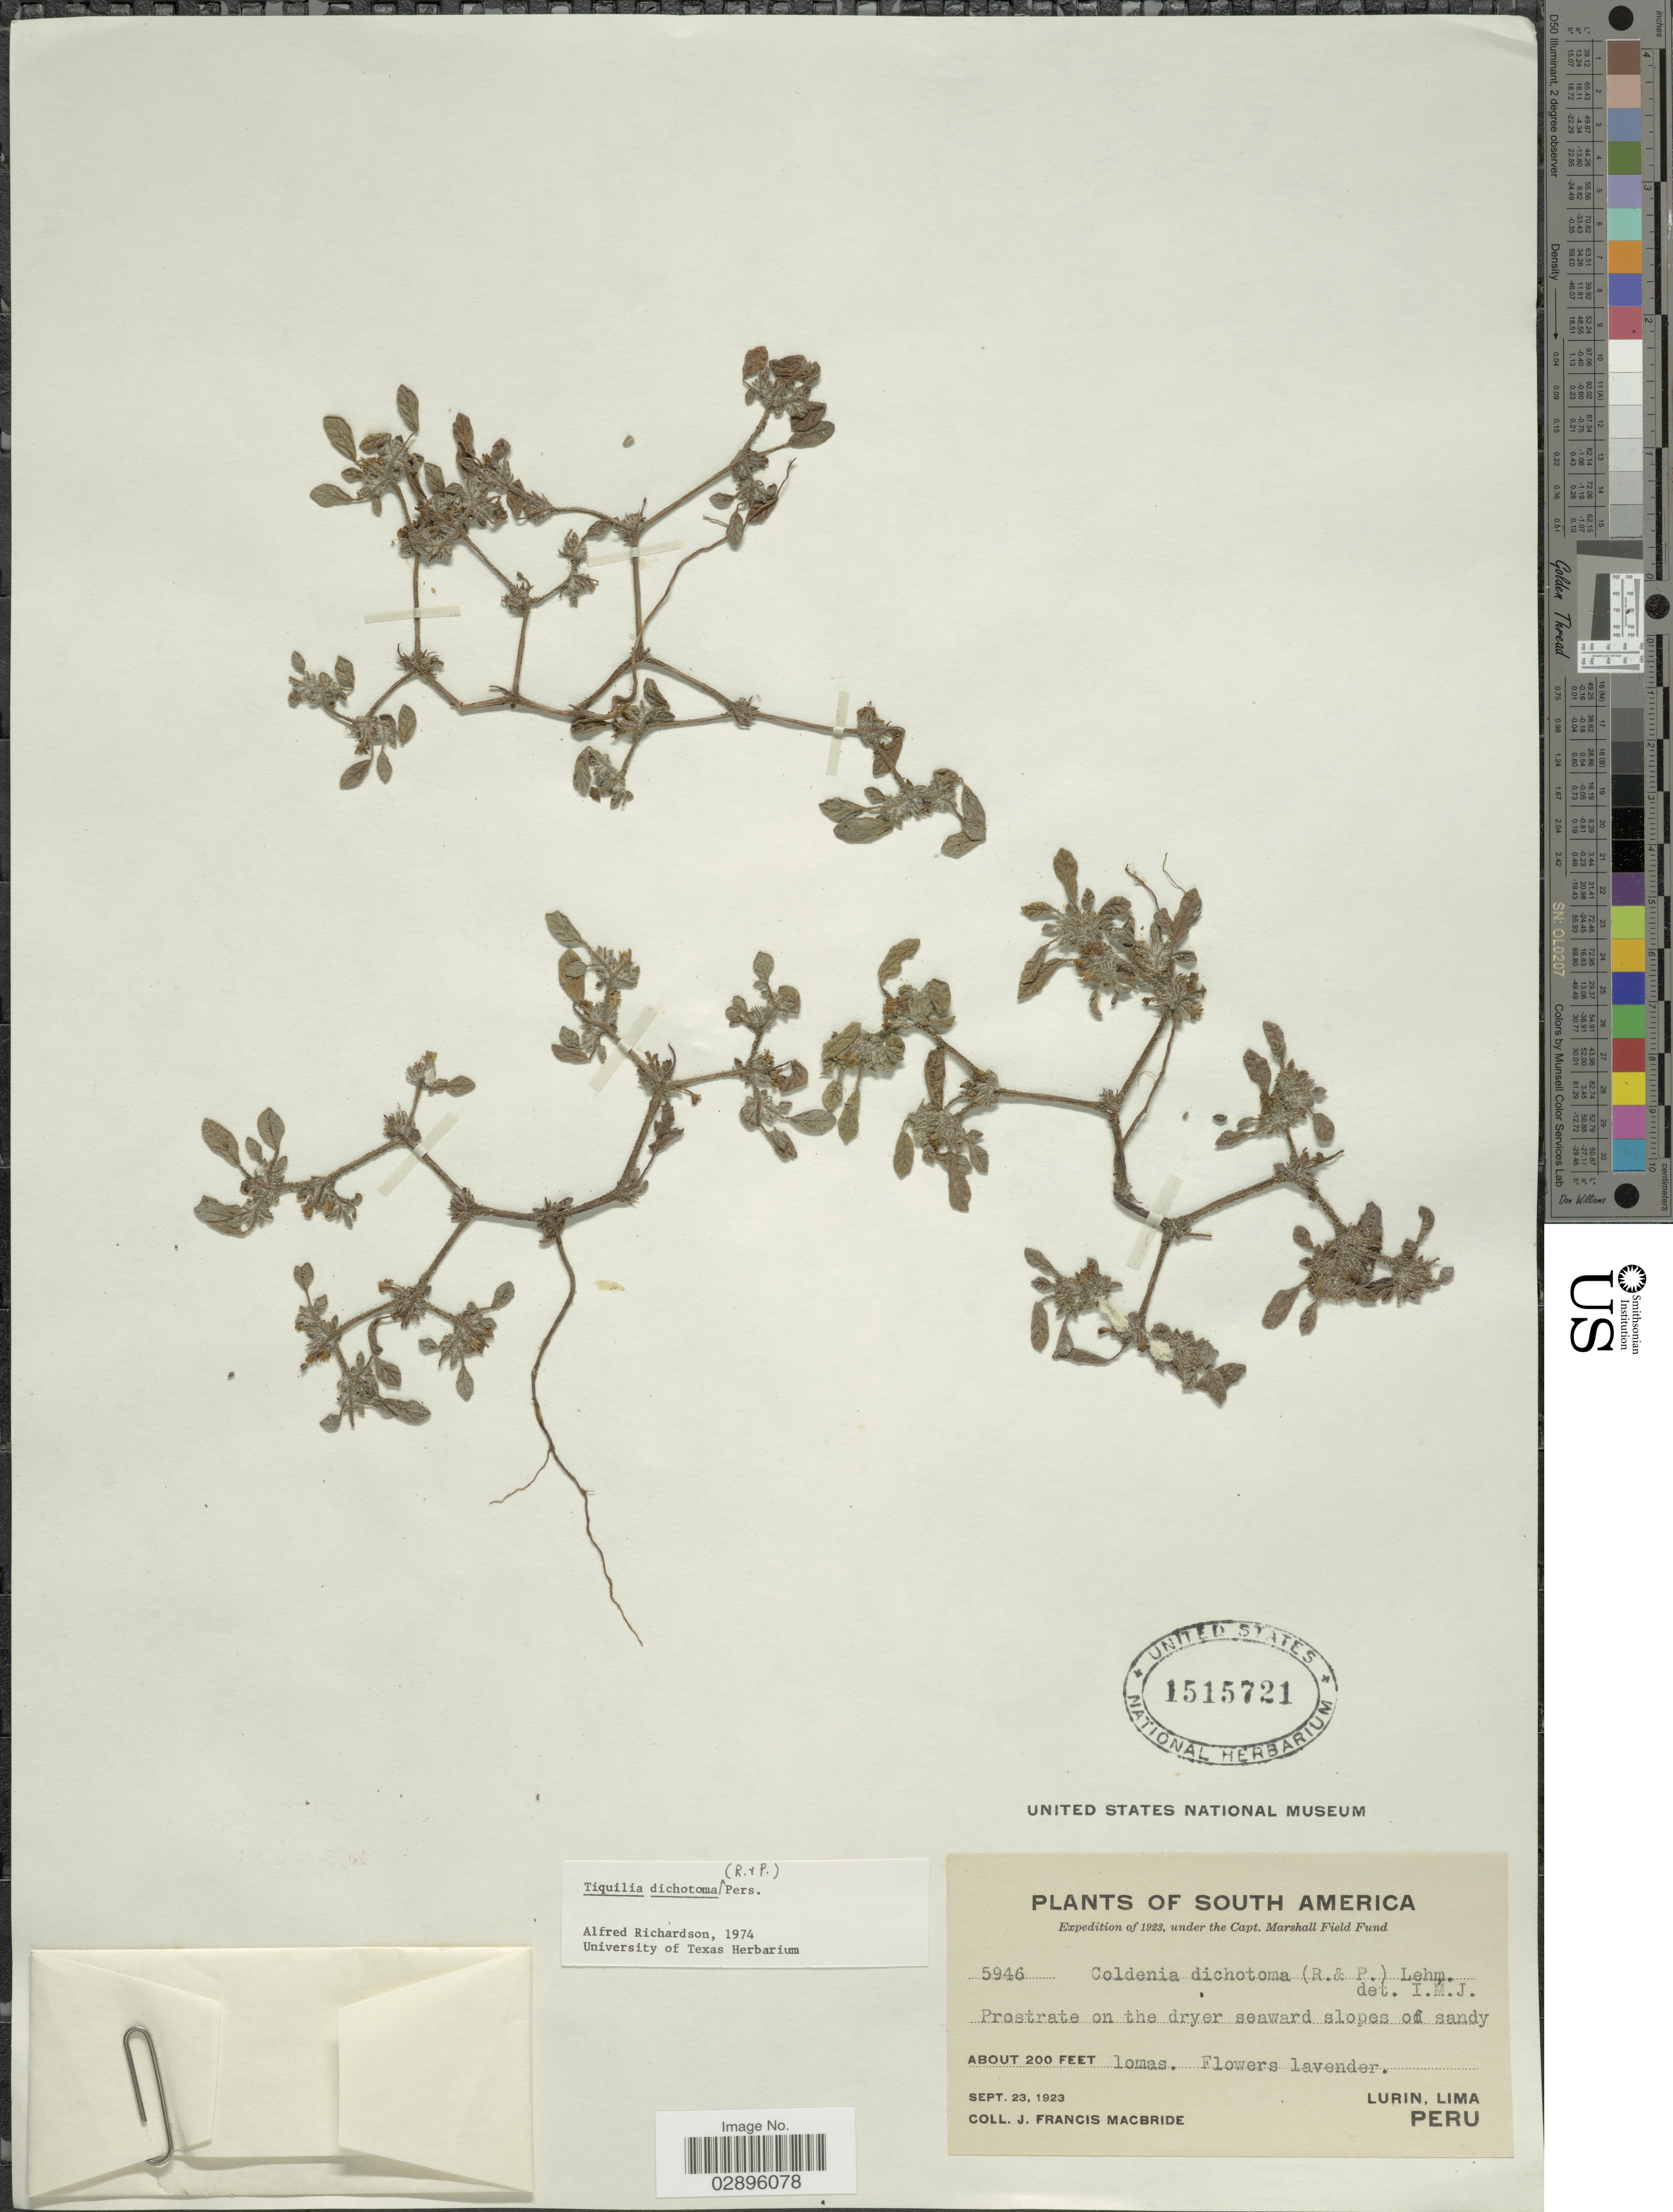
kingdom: Plantae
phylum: Tracheophyta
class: Magnoliopsida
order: Boraginales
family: Ehretiaceae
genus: Tiquilia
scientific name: Tiquilia dichotoma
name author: (Ruiz & Pav.) Pers.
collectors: J. F. Macbride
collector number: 5946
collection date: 1923-09-23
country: Peru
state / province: Lima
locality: Lurin.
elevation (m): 61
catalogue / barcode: US 1515721